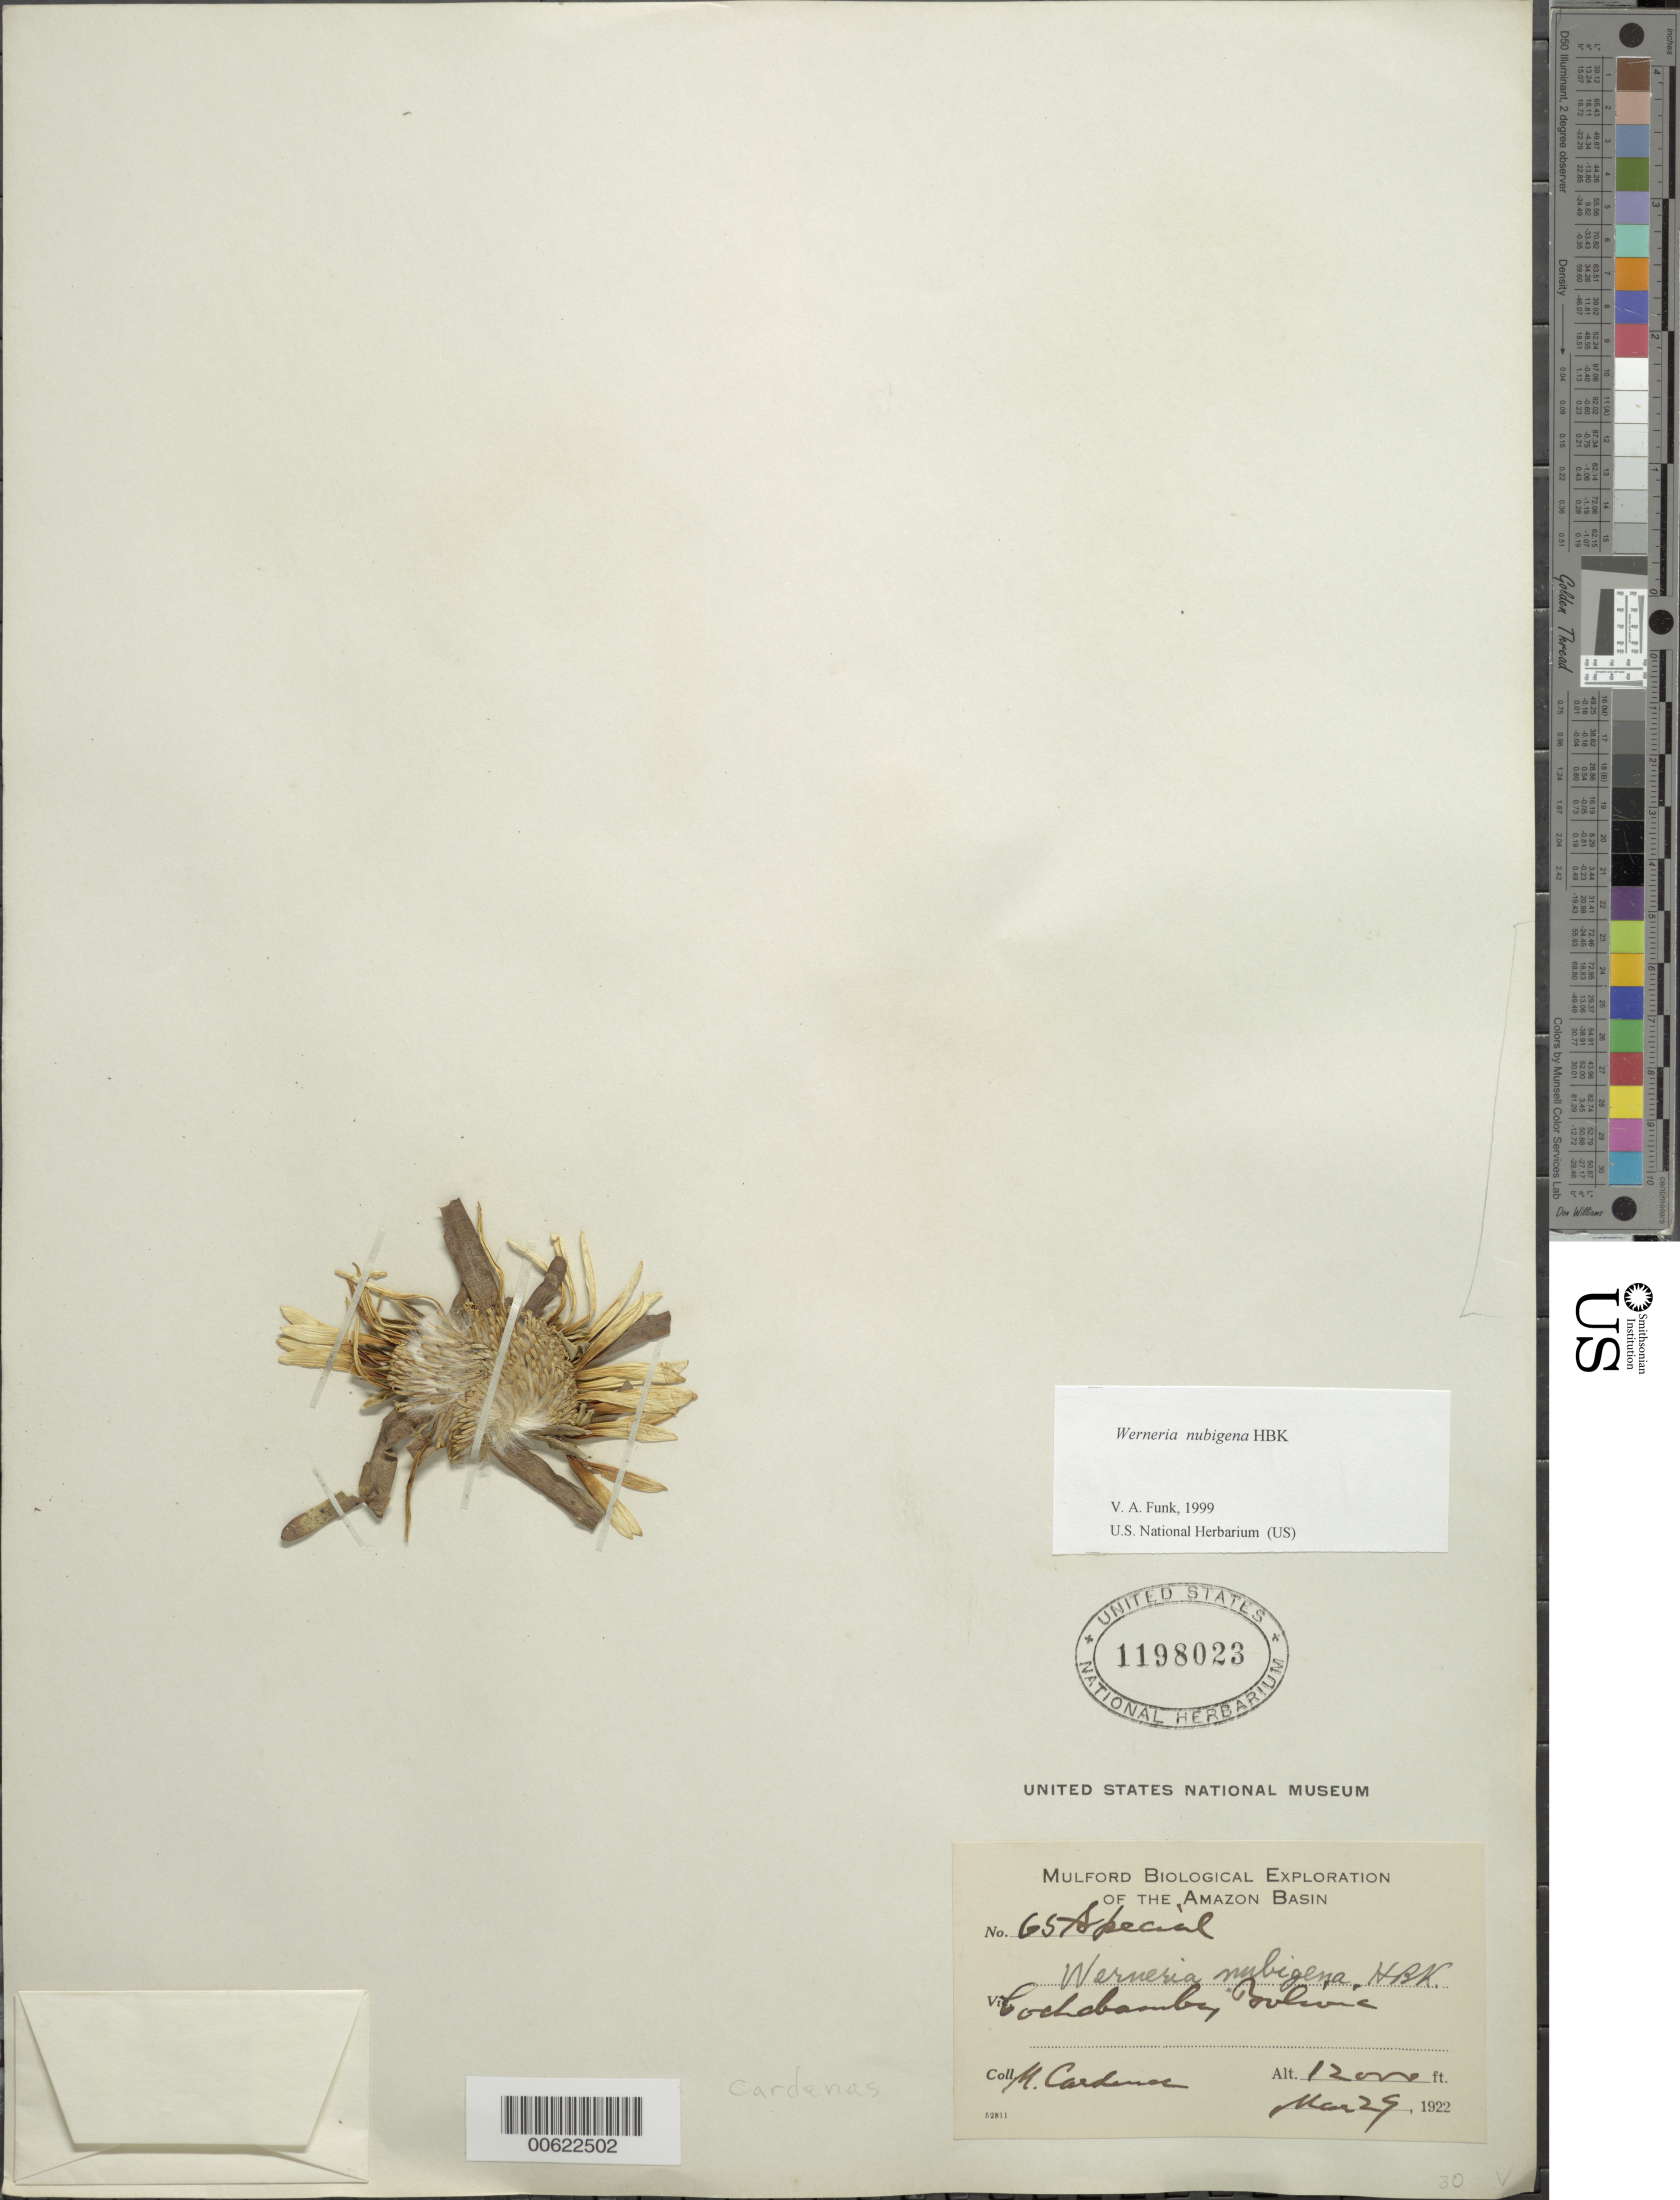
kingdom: Plantae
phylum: Tracheophyta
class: Magnoliopsida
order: Asterales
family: Asteraceae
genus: Werneria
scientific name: Werneria nubigena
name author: Kunth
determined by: Funk, Vicki A., (BOT), Smithsonian Institution - National Museum of Natural History (UNITED STATES)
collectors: M. Cárdenas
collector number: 65s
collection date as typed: Mar. 29, 1922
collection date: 1922-03-29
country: Bolivia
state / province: Cochabamba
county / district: Cercado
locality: Cochabamba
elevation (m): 3658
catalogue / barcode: US 1198023